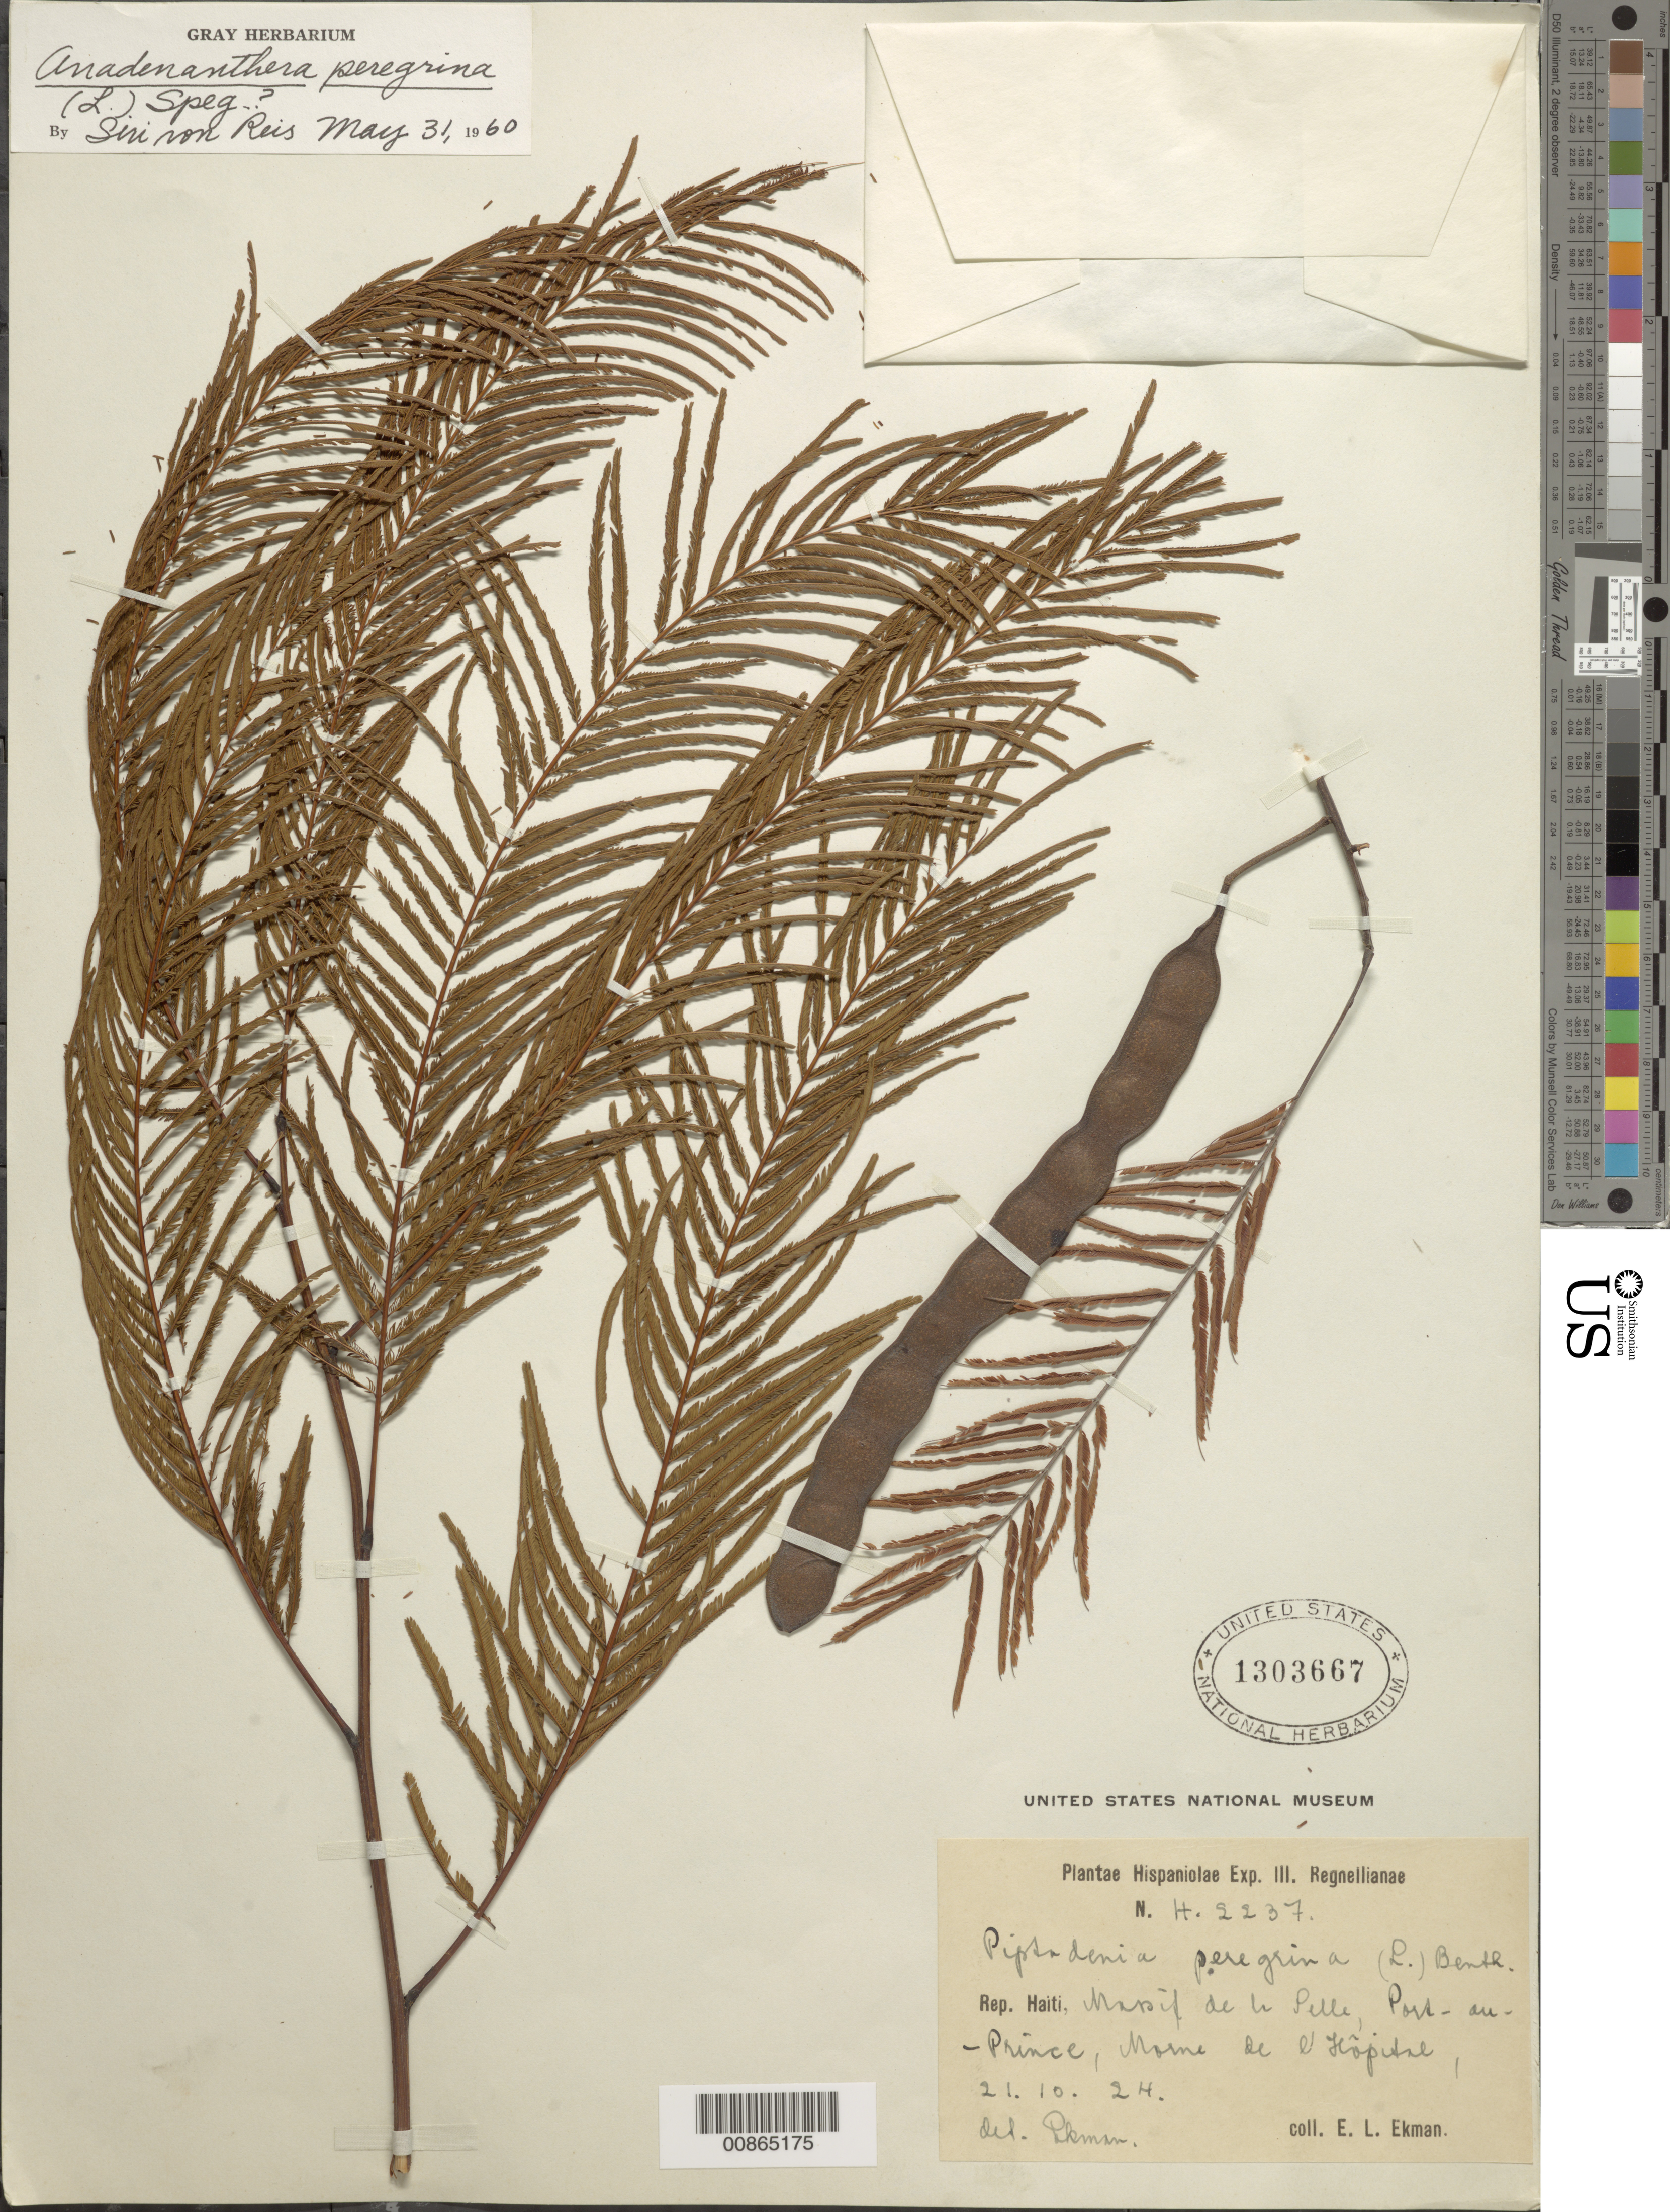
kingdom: Plantae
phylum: Tracheophyta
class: Magnoliopsida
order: Fabales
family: Fabaceae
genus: Anadenanthera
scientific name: Anadenanthera peregrina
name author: (L.) Speg.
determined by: Von Reis, S.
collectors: E. L. Ekman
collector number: H 2237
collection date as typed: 21 Oct 1924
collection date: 1924-10-21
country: Haiti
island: Hispaniola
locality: Massif de la Selle, Port-au-Prince, M. de L'Hôpital.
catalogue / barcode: US 1303667